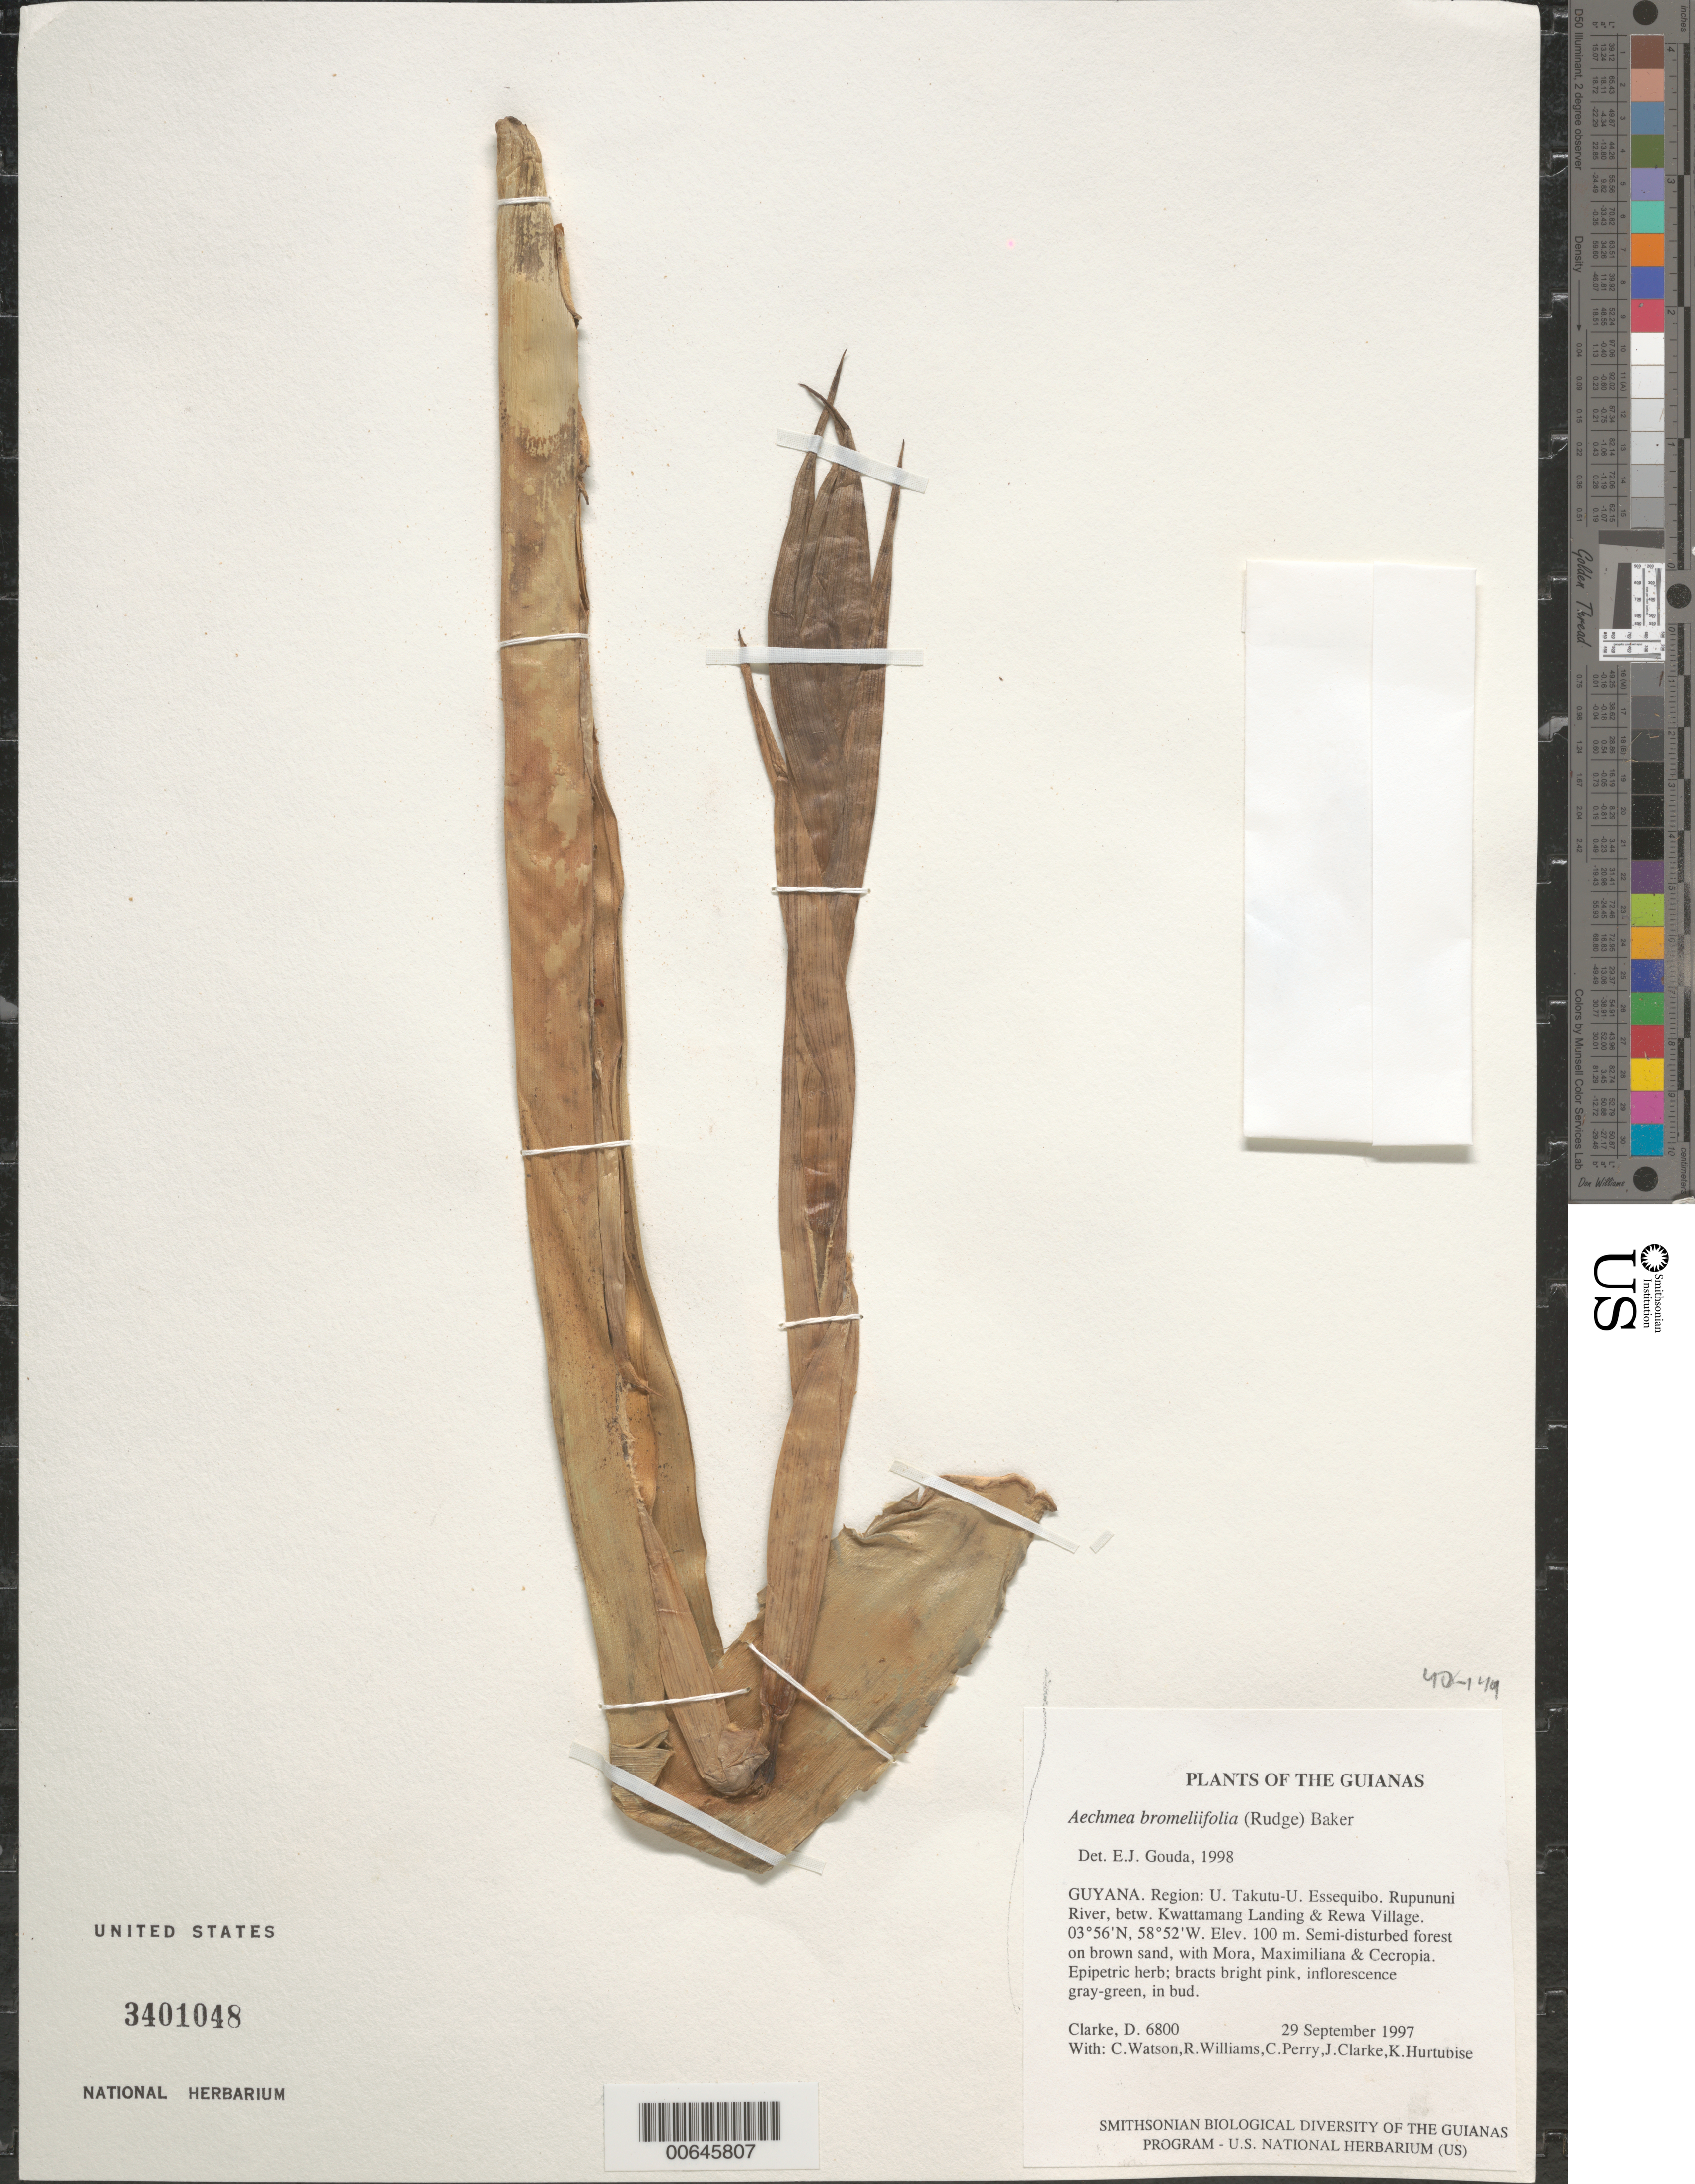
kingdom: Plantae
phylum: Tracheophyta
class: Liliopsida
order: Poales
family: Bromeliaceae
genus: Aechmea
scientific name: Aechmea bromeliifolia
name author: (Rudge) Baker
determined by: Gouda, E. J.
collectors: H. D. Clarke, C. Watson, R. Williams, C. Perry, J. Clarke & K. Hurtubise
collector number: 6800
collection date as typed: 29 September 1997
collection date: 1997-09-29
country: Guyana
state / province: U. Takutu-U. Essequibo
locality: Rupununi River, betw. Kwattamang Landing & Rewa Village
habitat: Semi-disturbed forest on brown sand, with Mora, Maximiliana & Cecropia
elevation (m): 100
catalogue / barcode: US 3401048